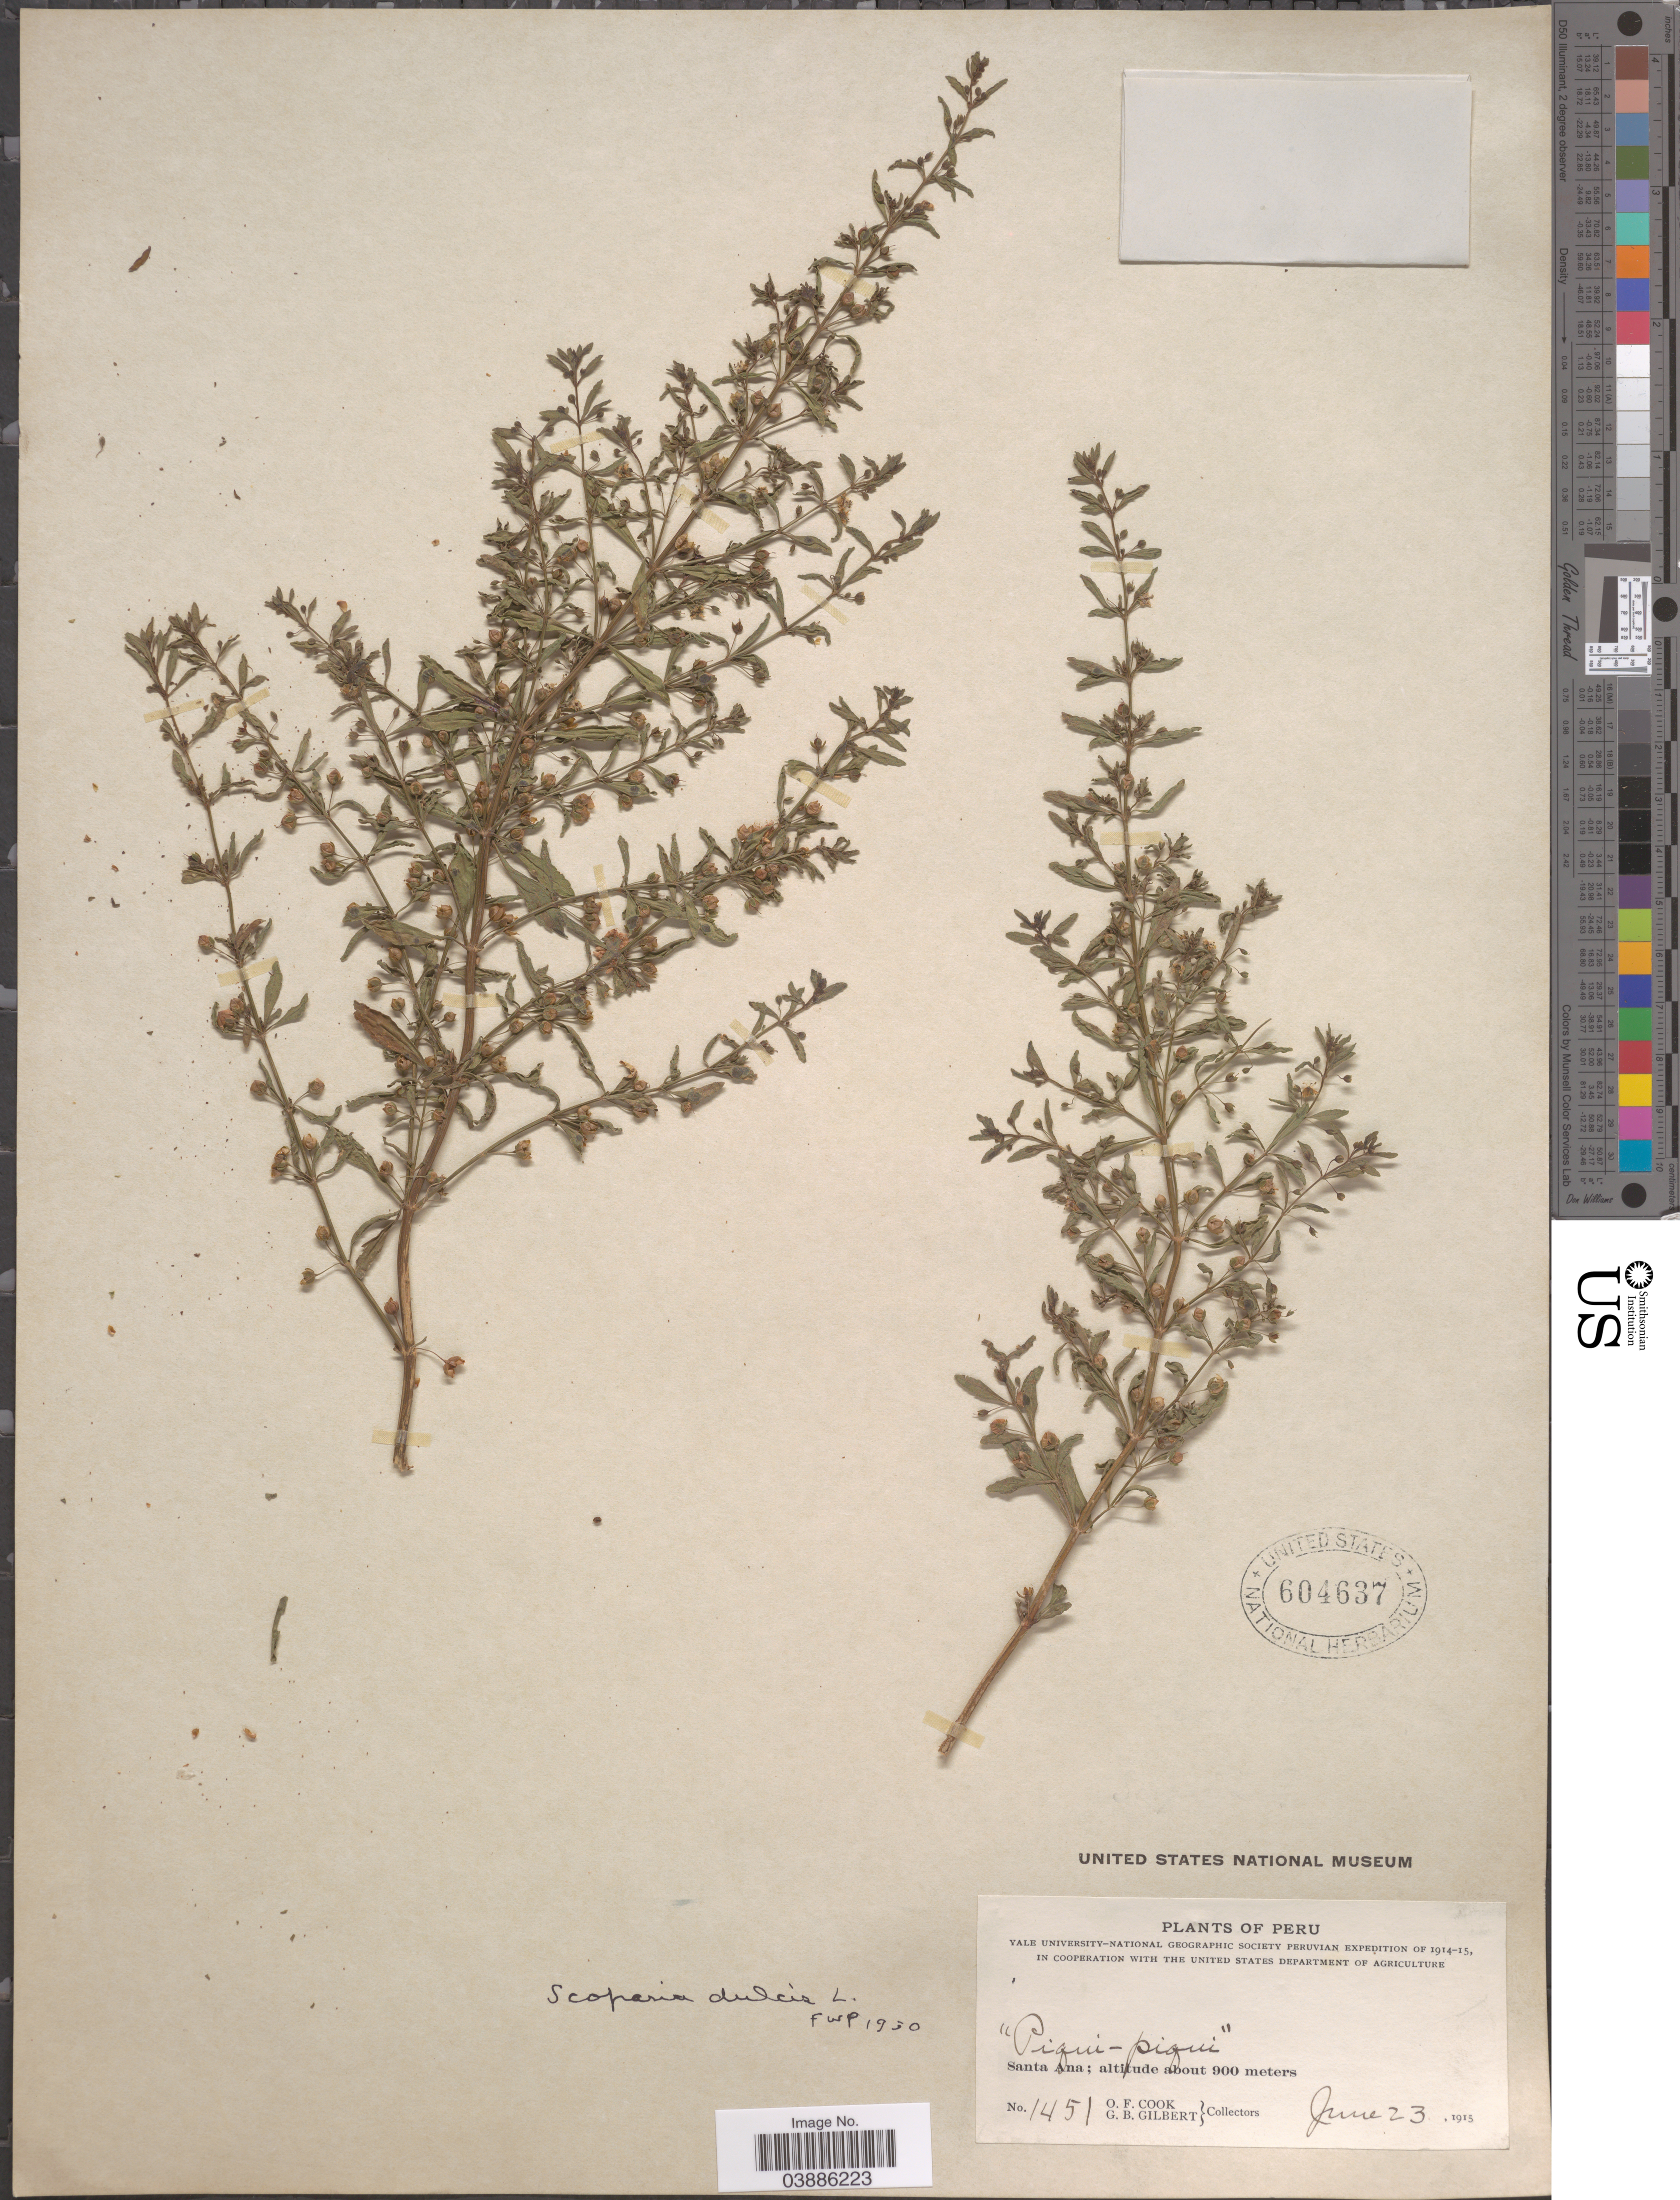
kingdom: Plantae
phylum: Tracheophyta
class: Magnoliopsida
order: Lamiales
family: Plantaginaceae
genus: Scoparia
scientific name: Scoparia dulcis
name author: L.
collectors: O. F. Cook & G. B. Gilbert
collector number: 1451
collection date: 1915-06-23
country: Peru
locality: Santa Ana.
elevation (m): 900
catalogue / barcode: US 604637